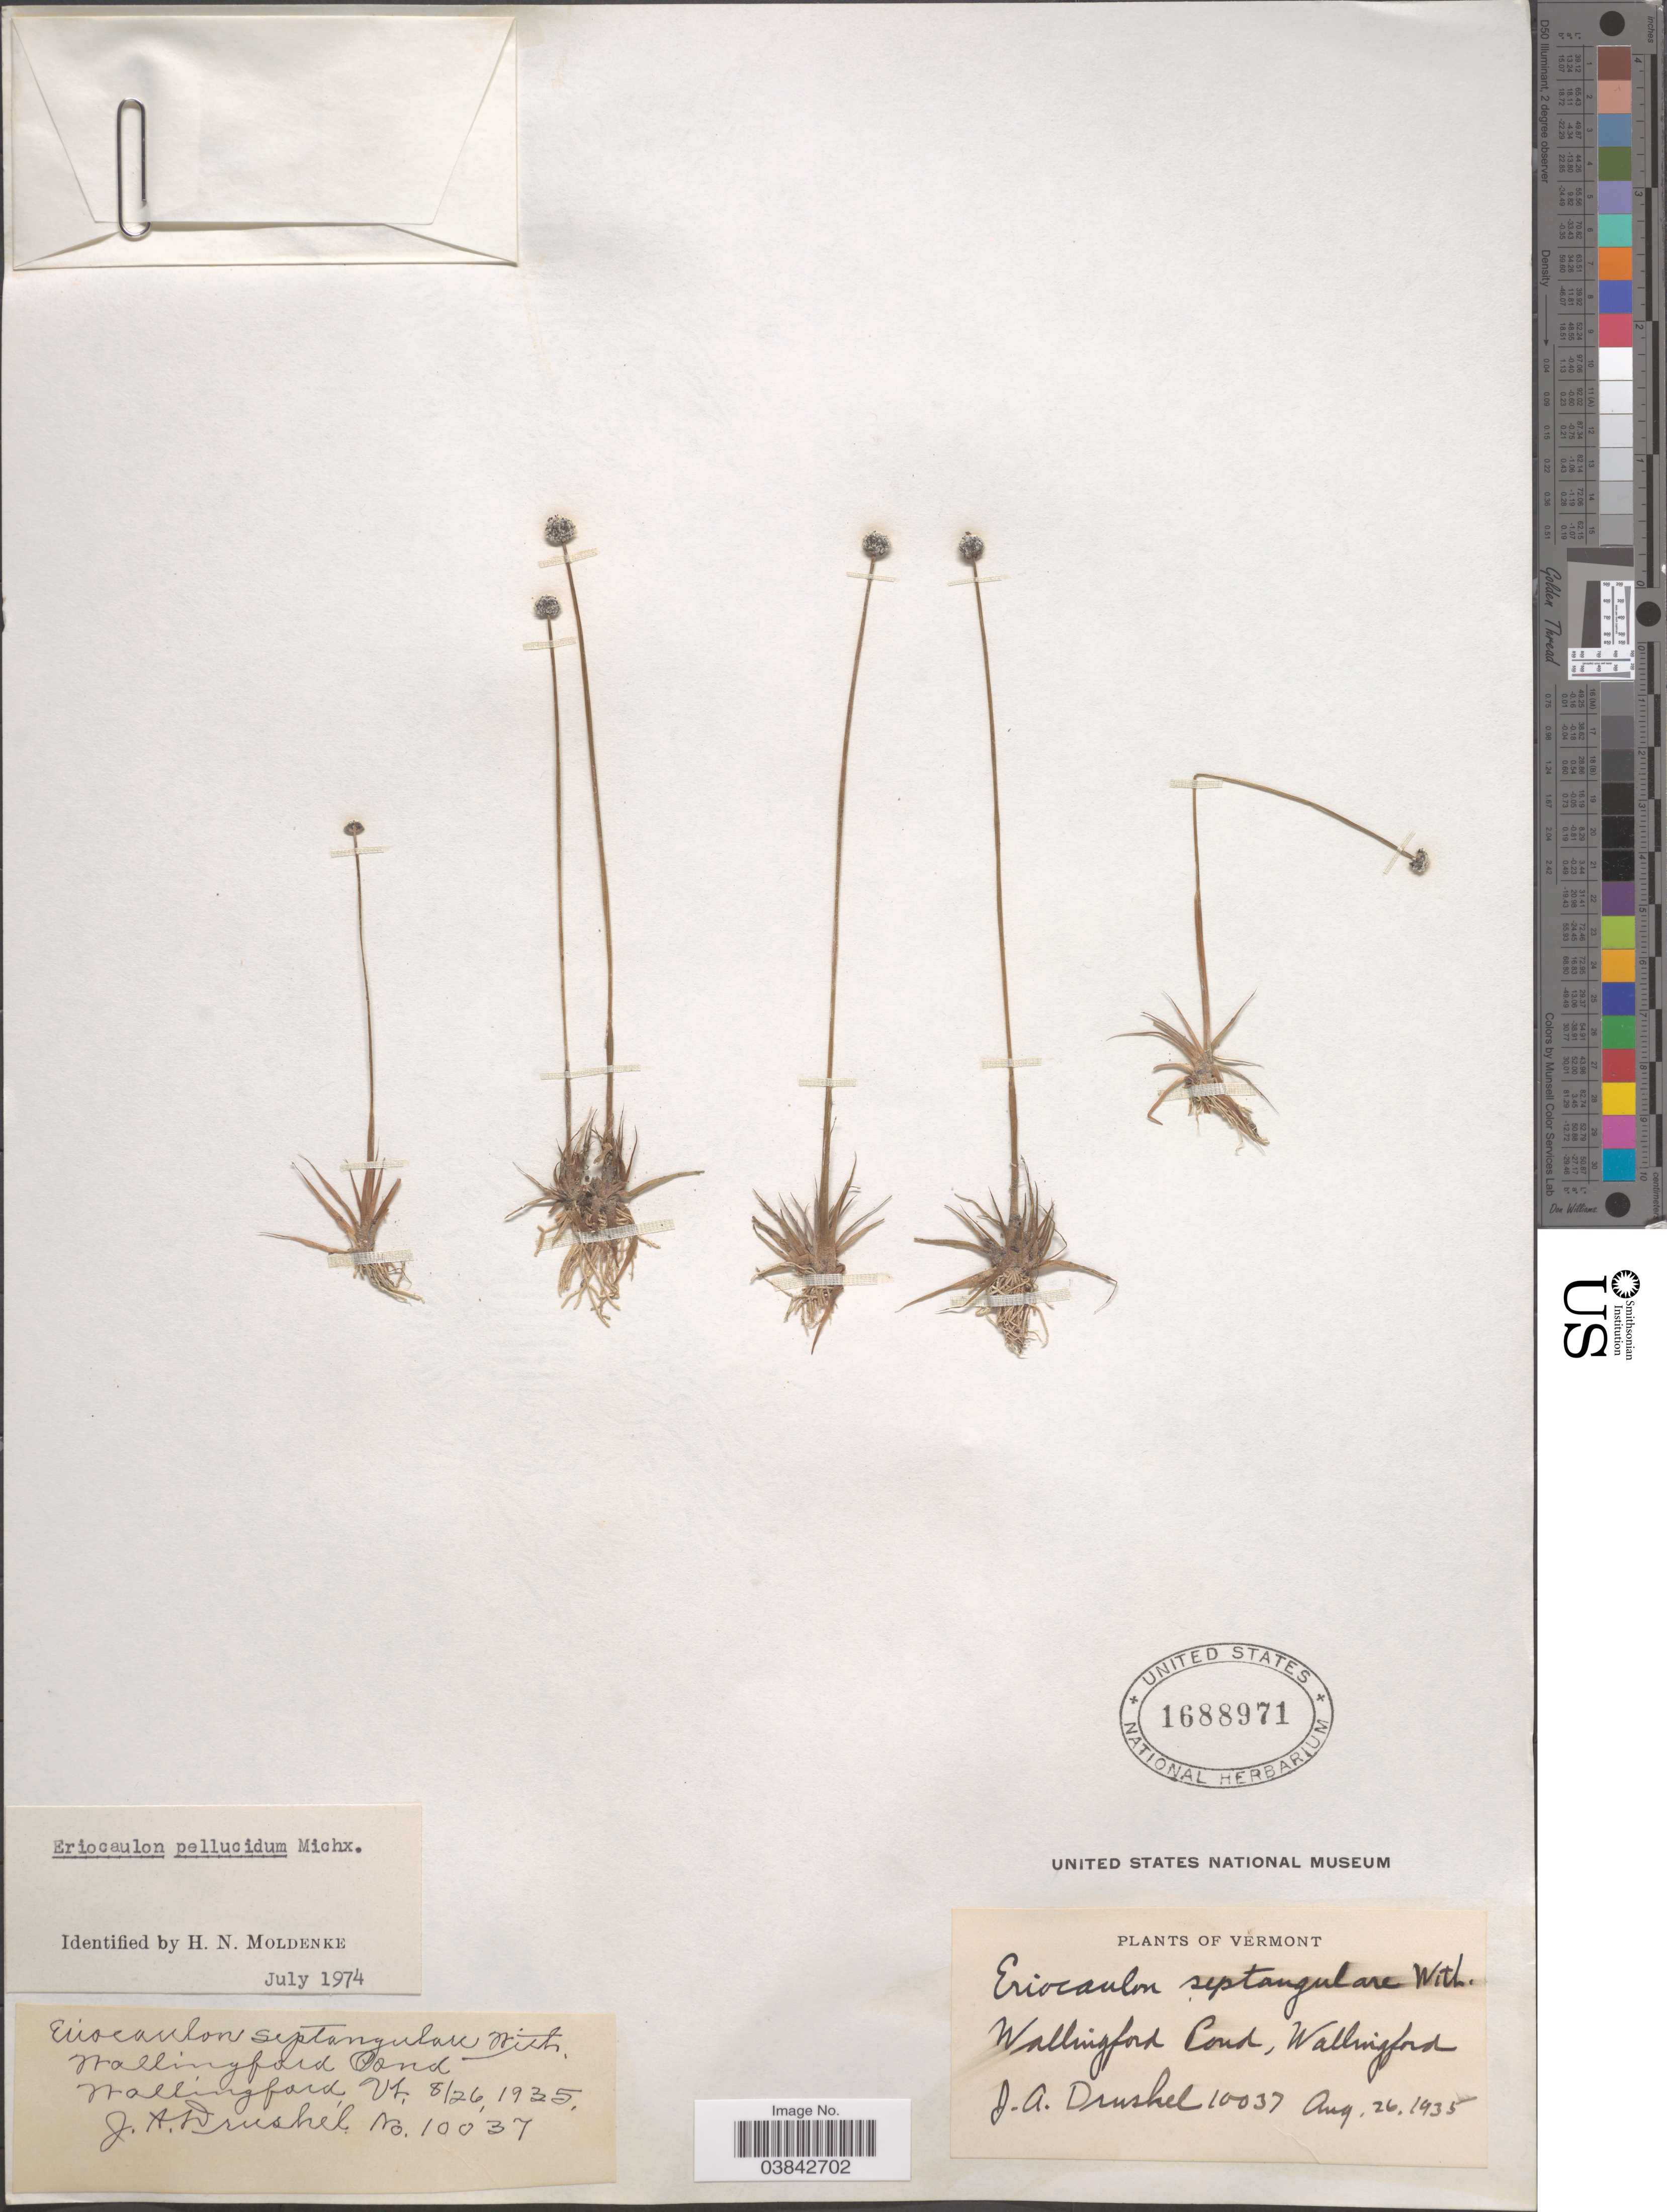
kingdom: Plantae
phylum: Tracheophyta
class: Liliopsida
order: Poales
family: Eriocaulaceae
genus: Eriocaulon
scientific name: Eriocaulon aquaticum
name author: (Hill) Druce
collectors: J. A. Drushel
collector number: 10037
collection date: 1935-08-26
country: United States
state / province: Vermont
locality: Wallingford Pond, Wallingford.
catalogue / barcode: US 1688971